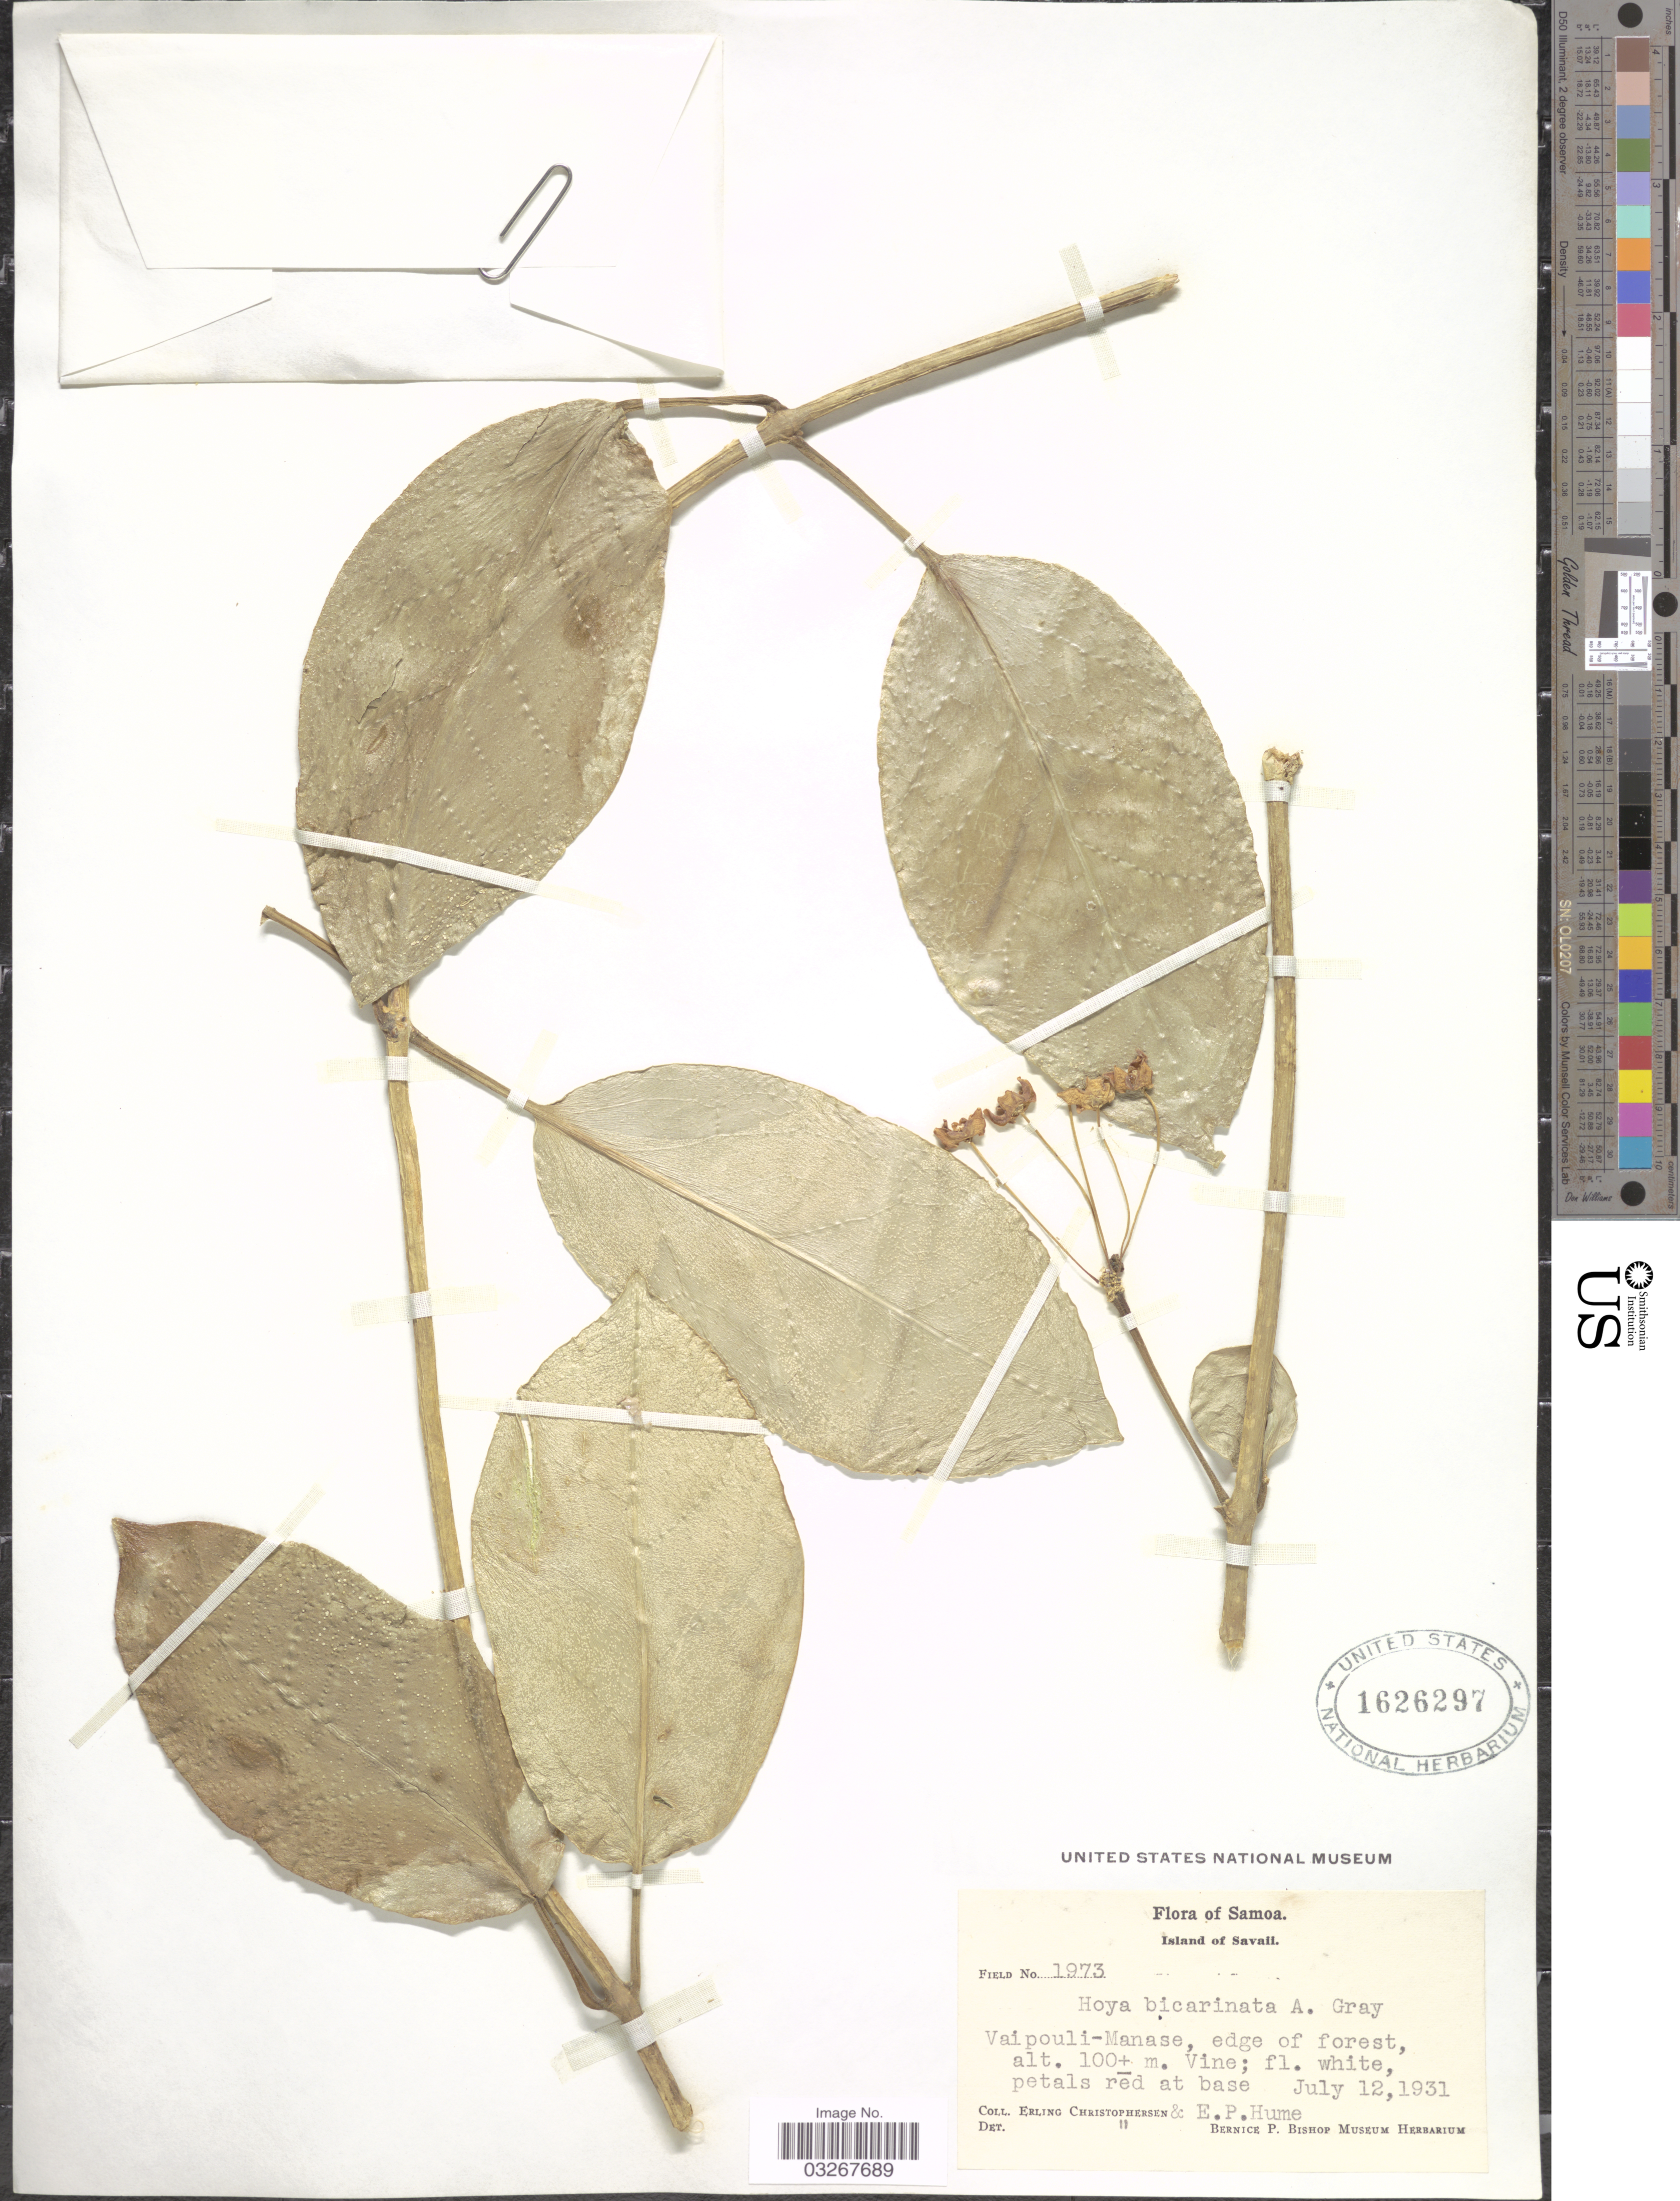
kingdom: Plantae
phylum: Tracheophyta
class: Magnoliopsida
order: Gentianales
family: Apocynaceae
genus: Hoya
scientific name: Hoya australis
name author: R. Br. ex J. Traill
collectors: E. Christophersen & E. P. Hume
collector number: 1973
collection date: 1931-07-12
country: Samoa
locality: Samoa, Island of Savaii, Vaipouli-Manase, edge of forest.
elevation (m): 100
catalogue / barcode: US 1626297